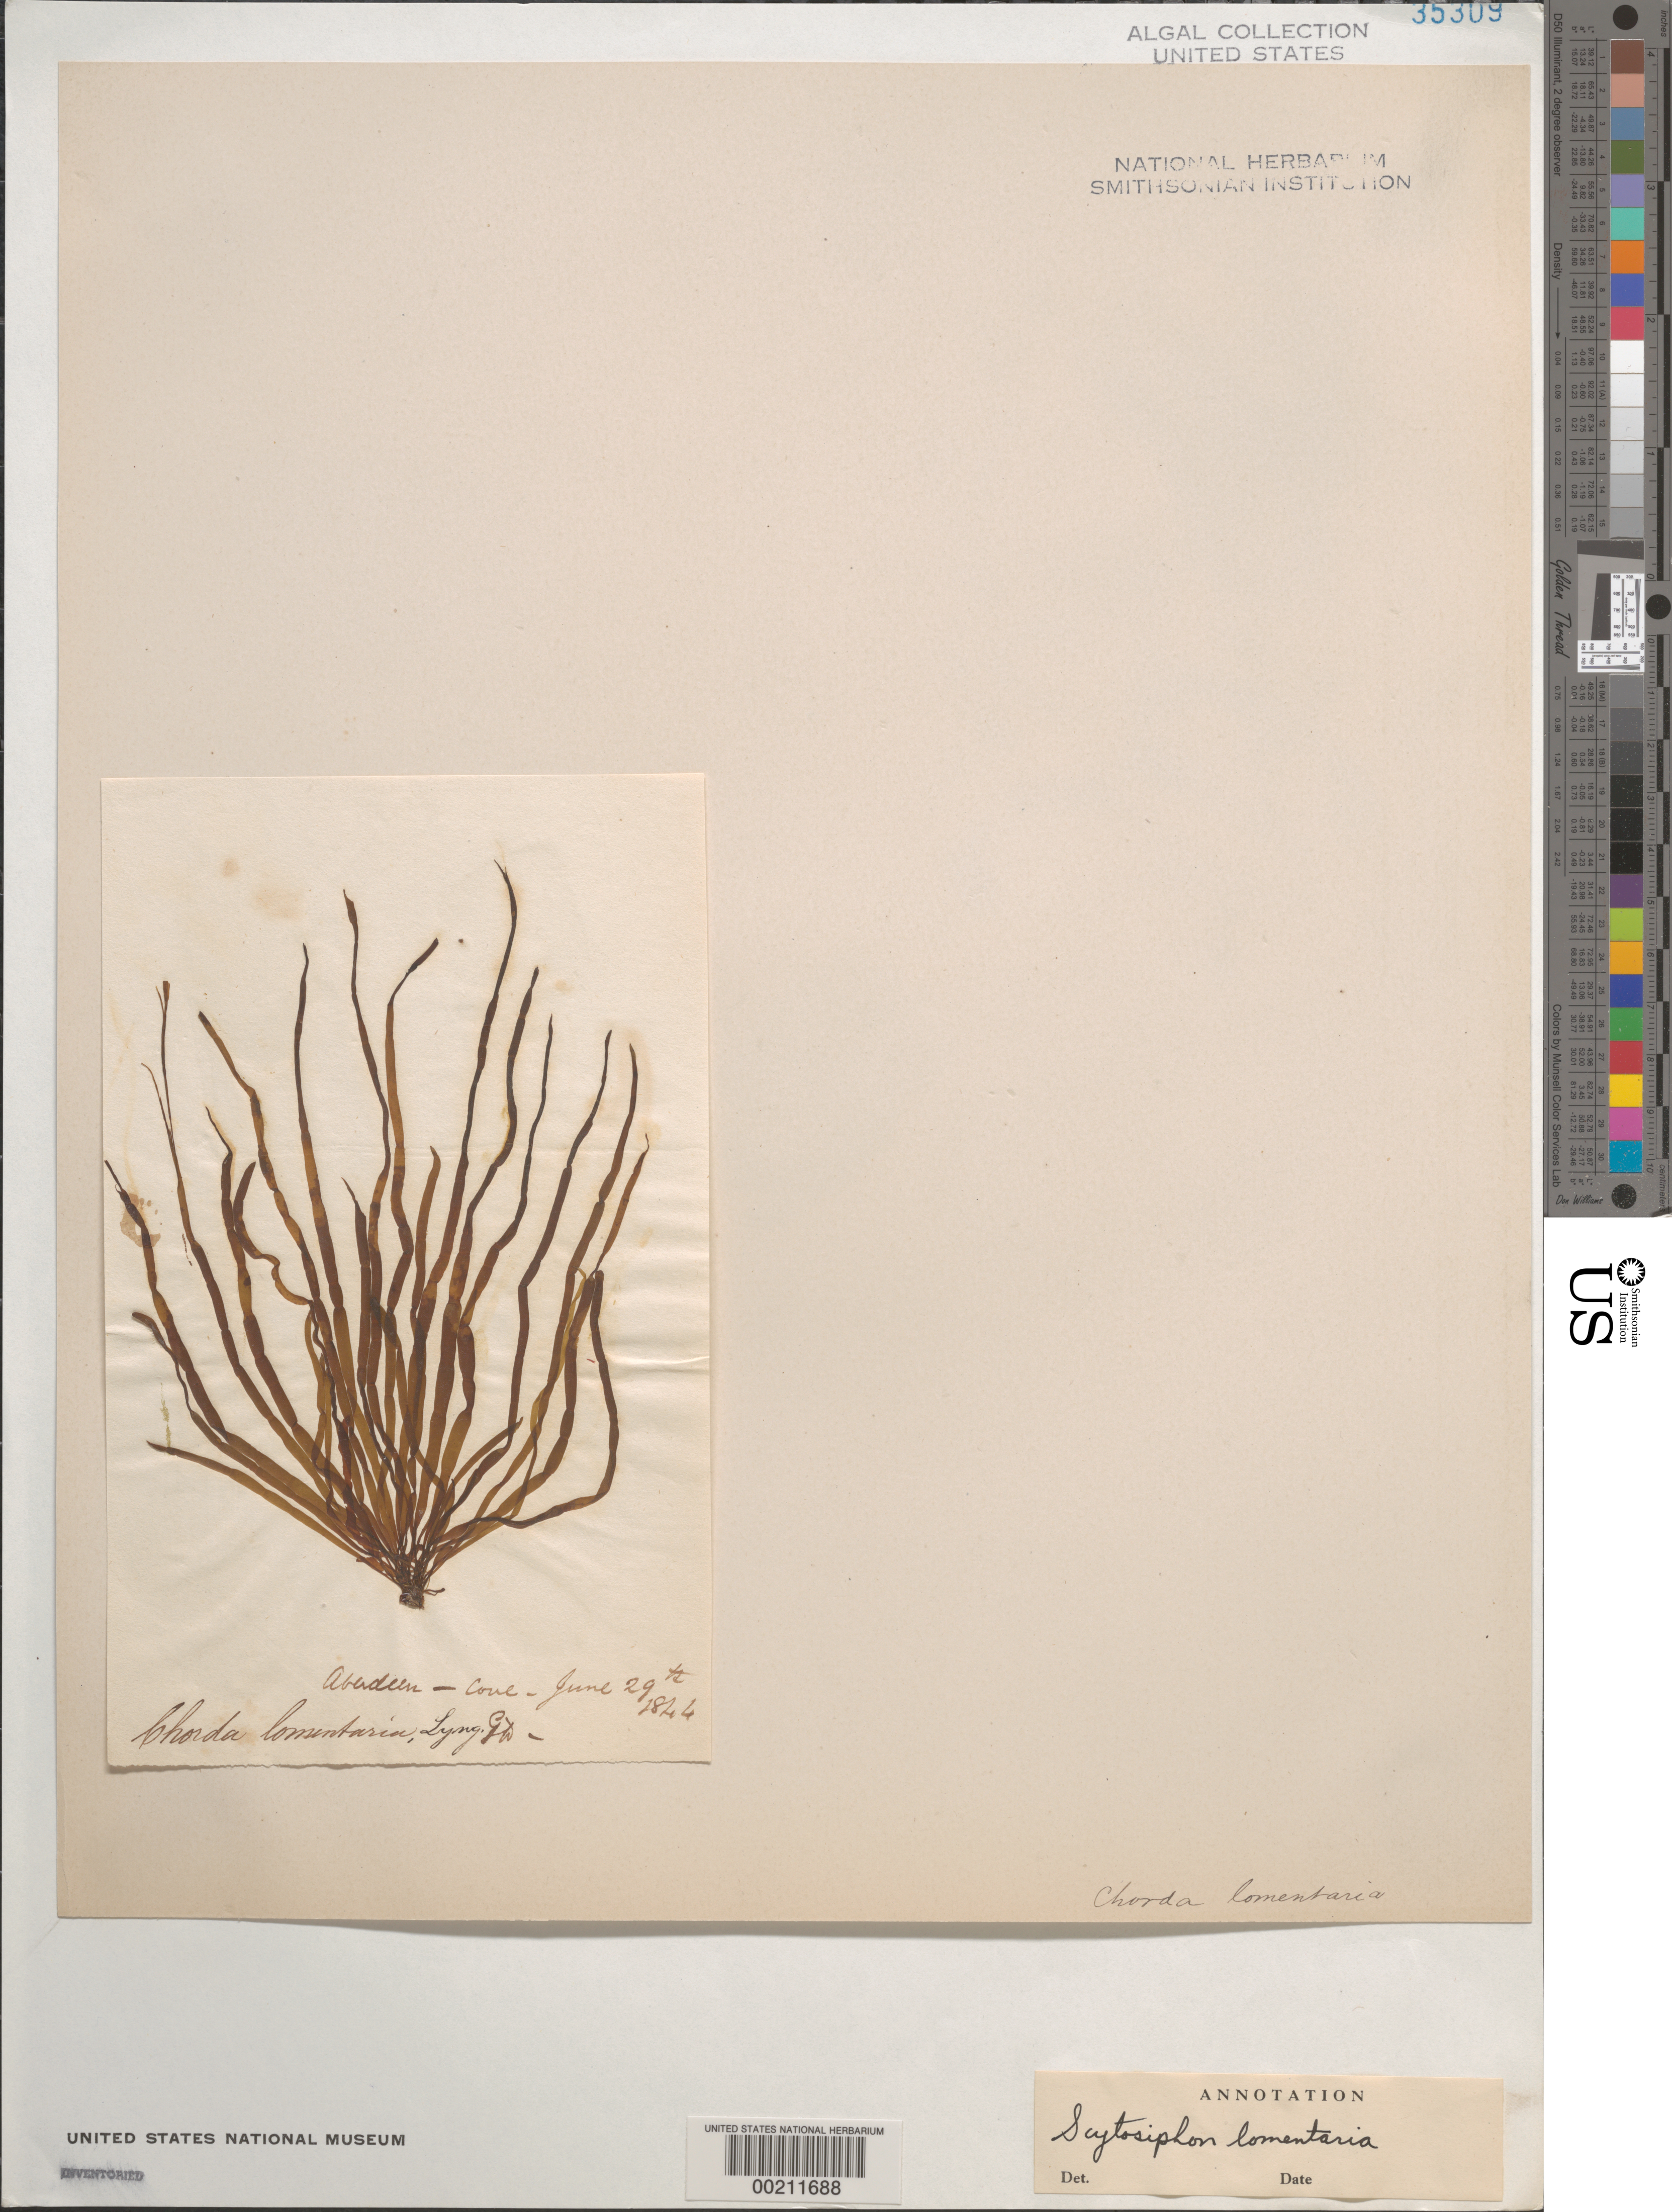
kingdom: Chromista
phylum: Ochrophyta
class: Phaeophyceae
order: Scytosiphonales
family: Scytosiphonaceae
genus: Scytosiphon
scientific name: Scytosiphon lomentaria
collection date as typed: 29 Jun 1844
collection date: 1844-06-29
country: United Kingdom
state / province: Scotland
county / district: Grampian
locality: Aberdeen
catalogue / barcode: US 35309